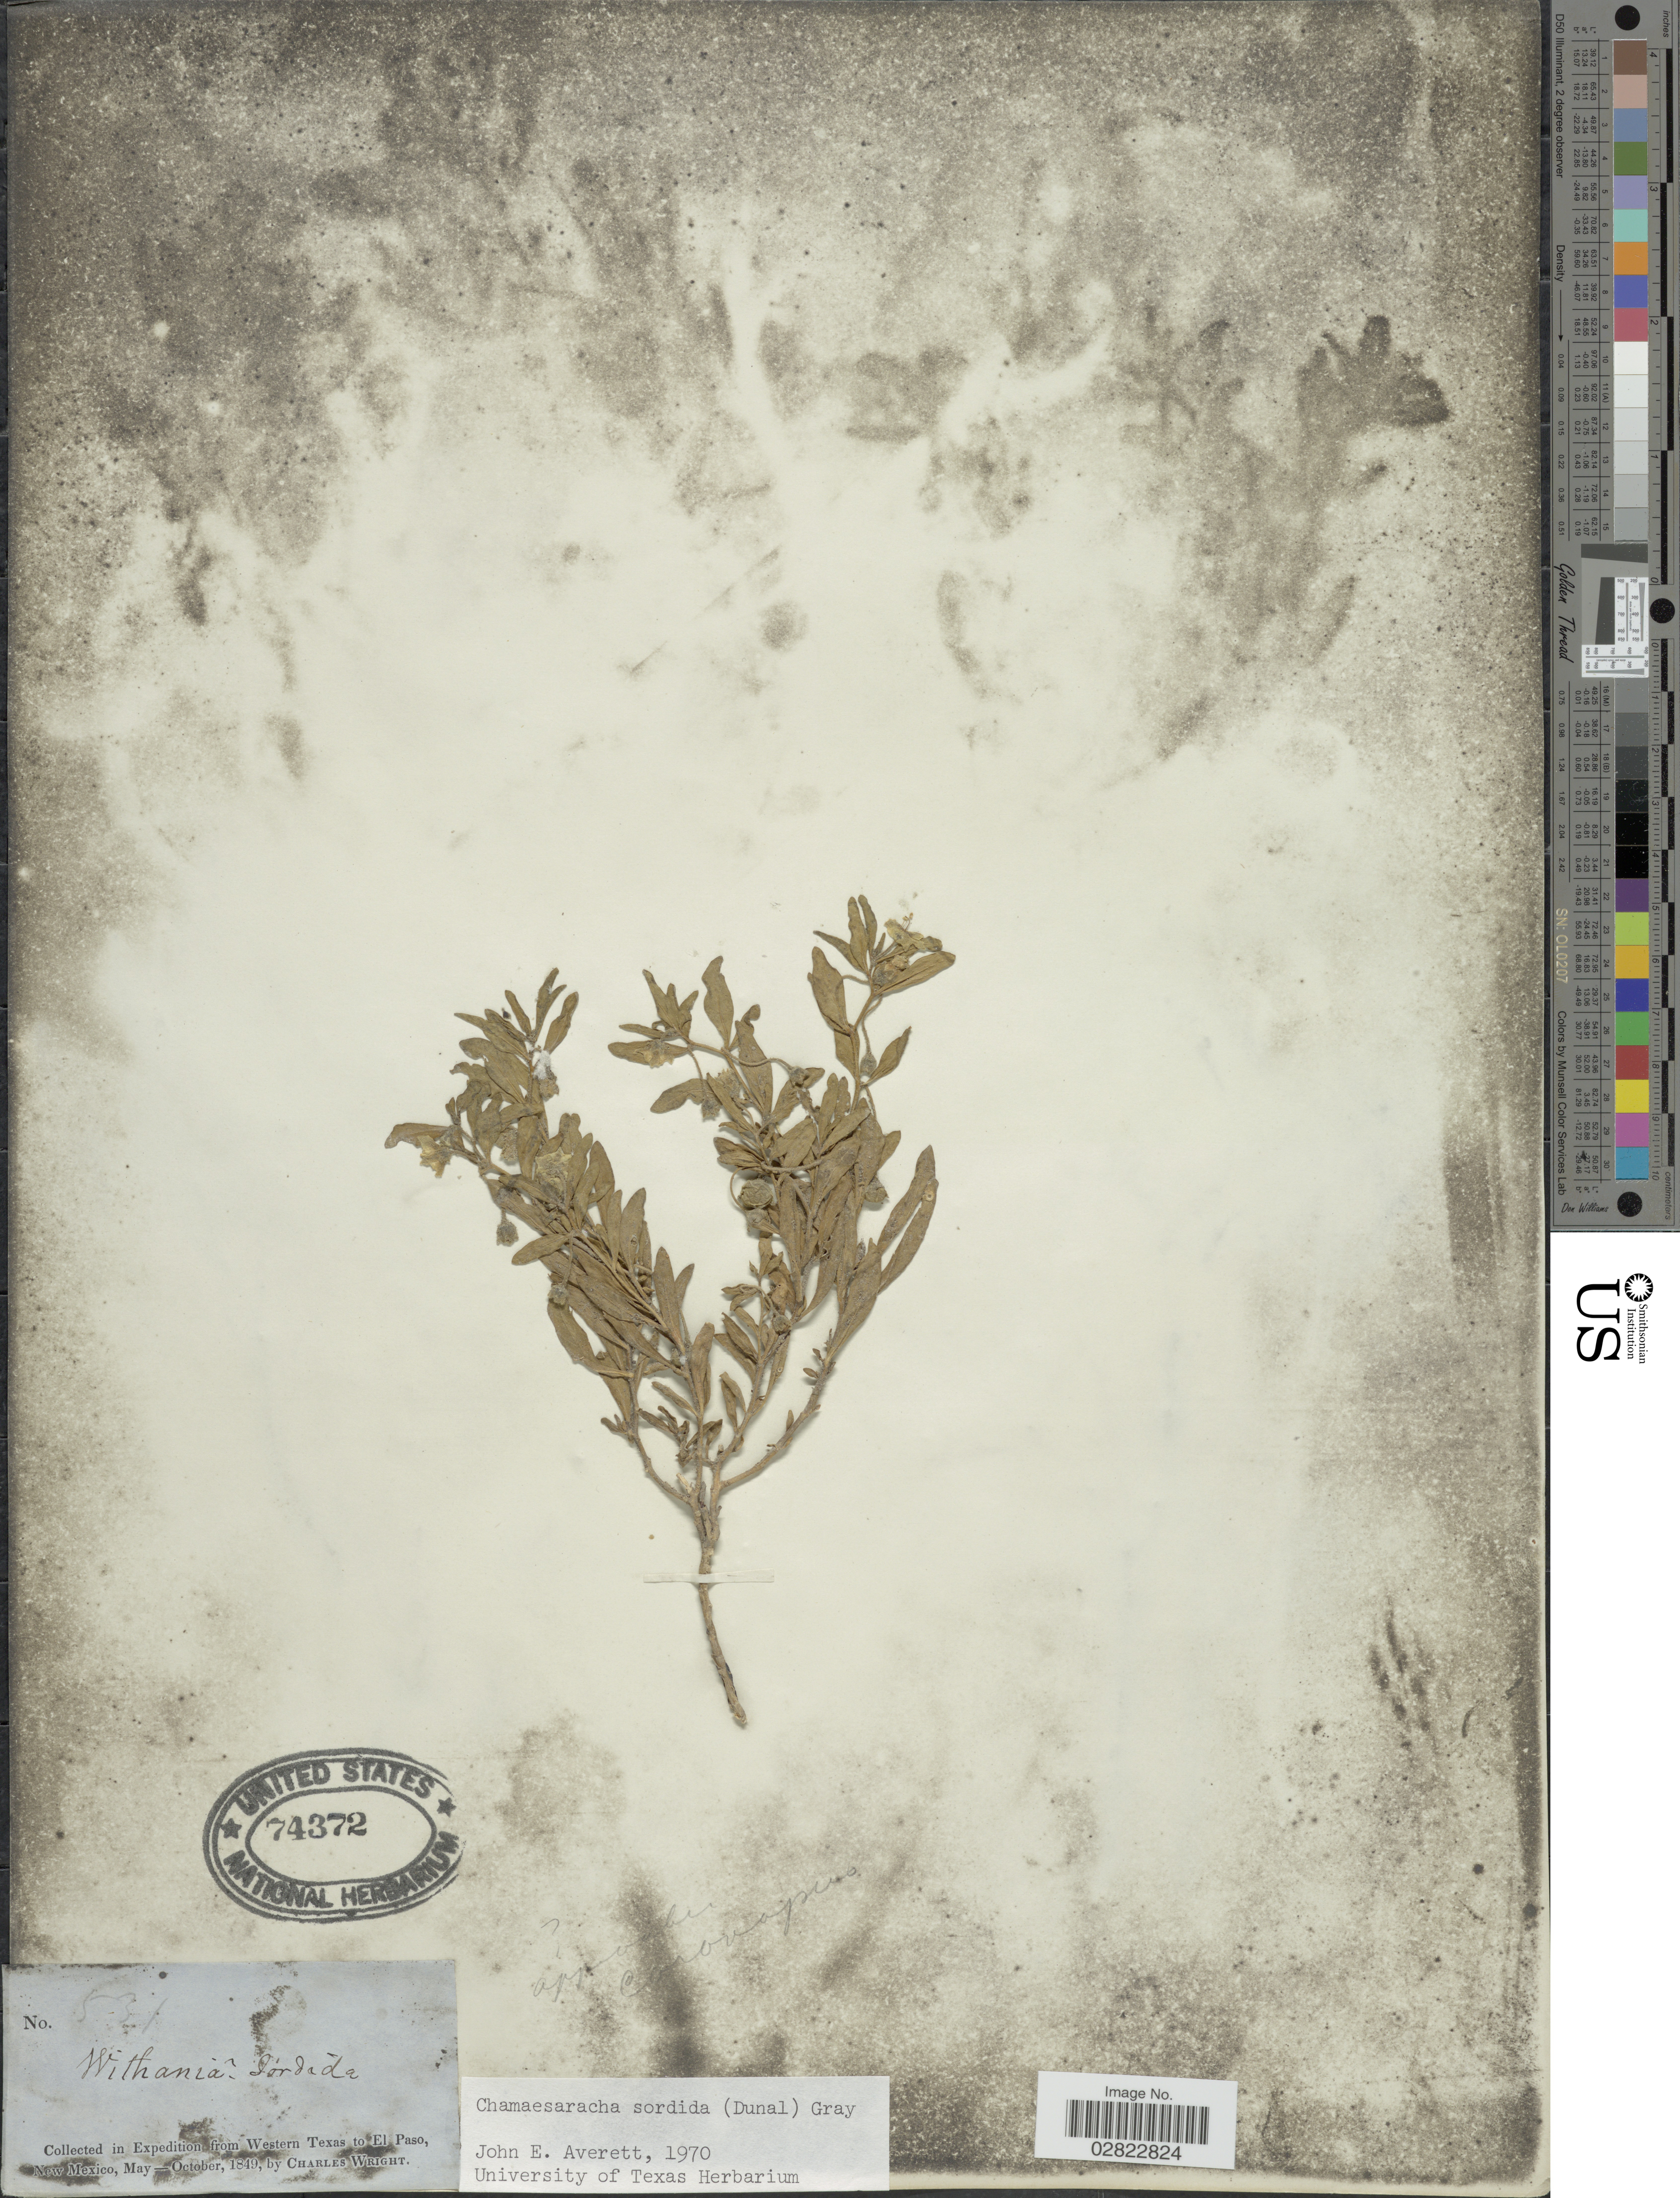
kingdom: Plantae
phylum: Tracheophyta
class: Magnoliopsida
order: Solanales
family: Solanaceae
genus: Chamaesaracha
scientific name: Chamaesaracha sordida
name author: (Dunal) S.F. Gray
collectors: C. Wright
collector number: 531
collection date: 1849-05/1849-10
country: United States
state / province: New Mexico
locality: From Western Texas to El Paso.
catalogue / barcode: US 74372